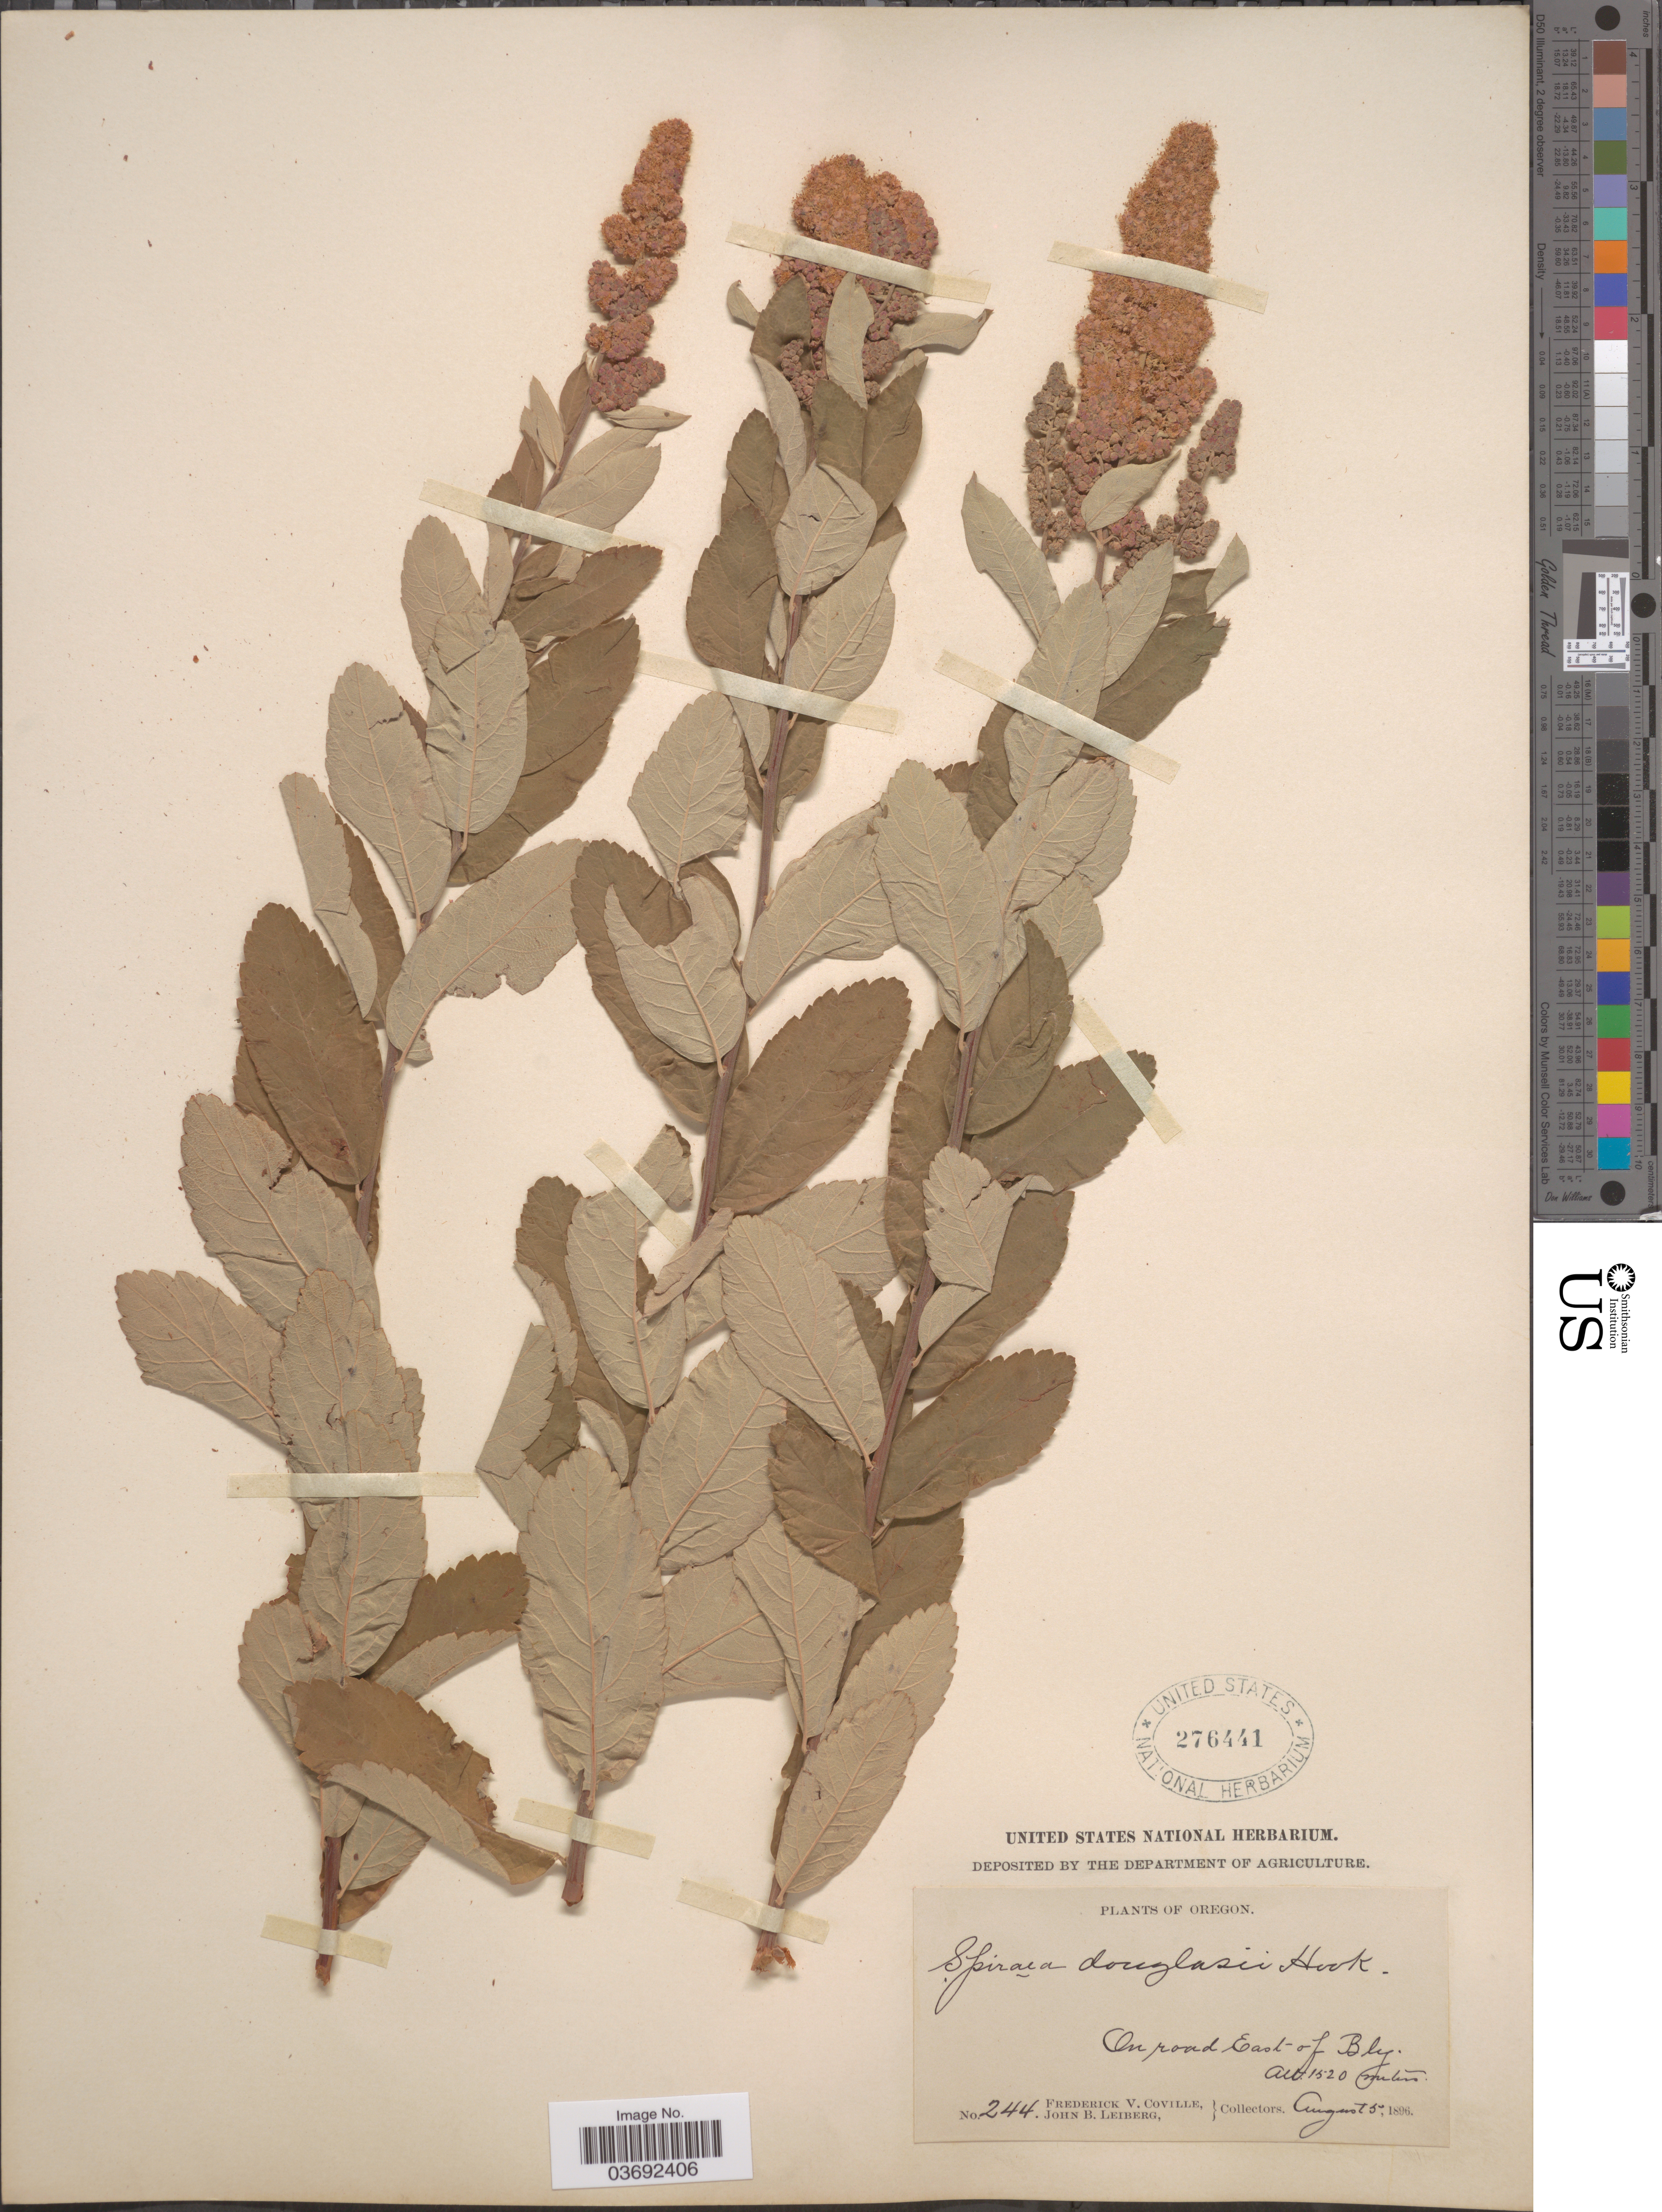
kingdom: Plantae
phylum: Tracheophyta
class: Magnoliopsida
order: Rosales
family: Rosaceae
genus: Spiraea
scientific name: Spiraea douglasii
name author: Hook.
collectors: F. V. Coville & J. B. Leiberg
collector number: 244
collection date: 1896-08-15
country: United States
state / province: Oregon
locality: On road East of Bly.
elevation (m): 1520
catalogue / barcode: US 276441